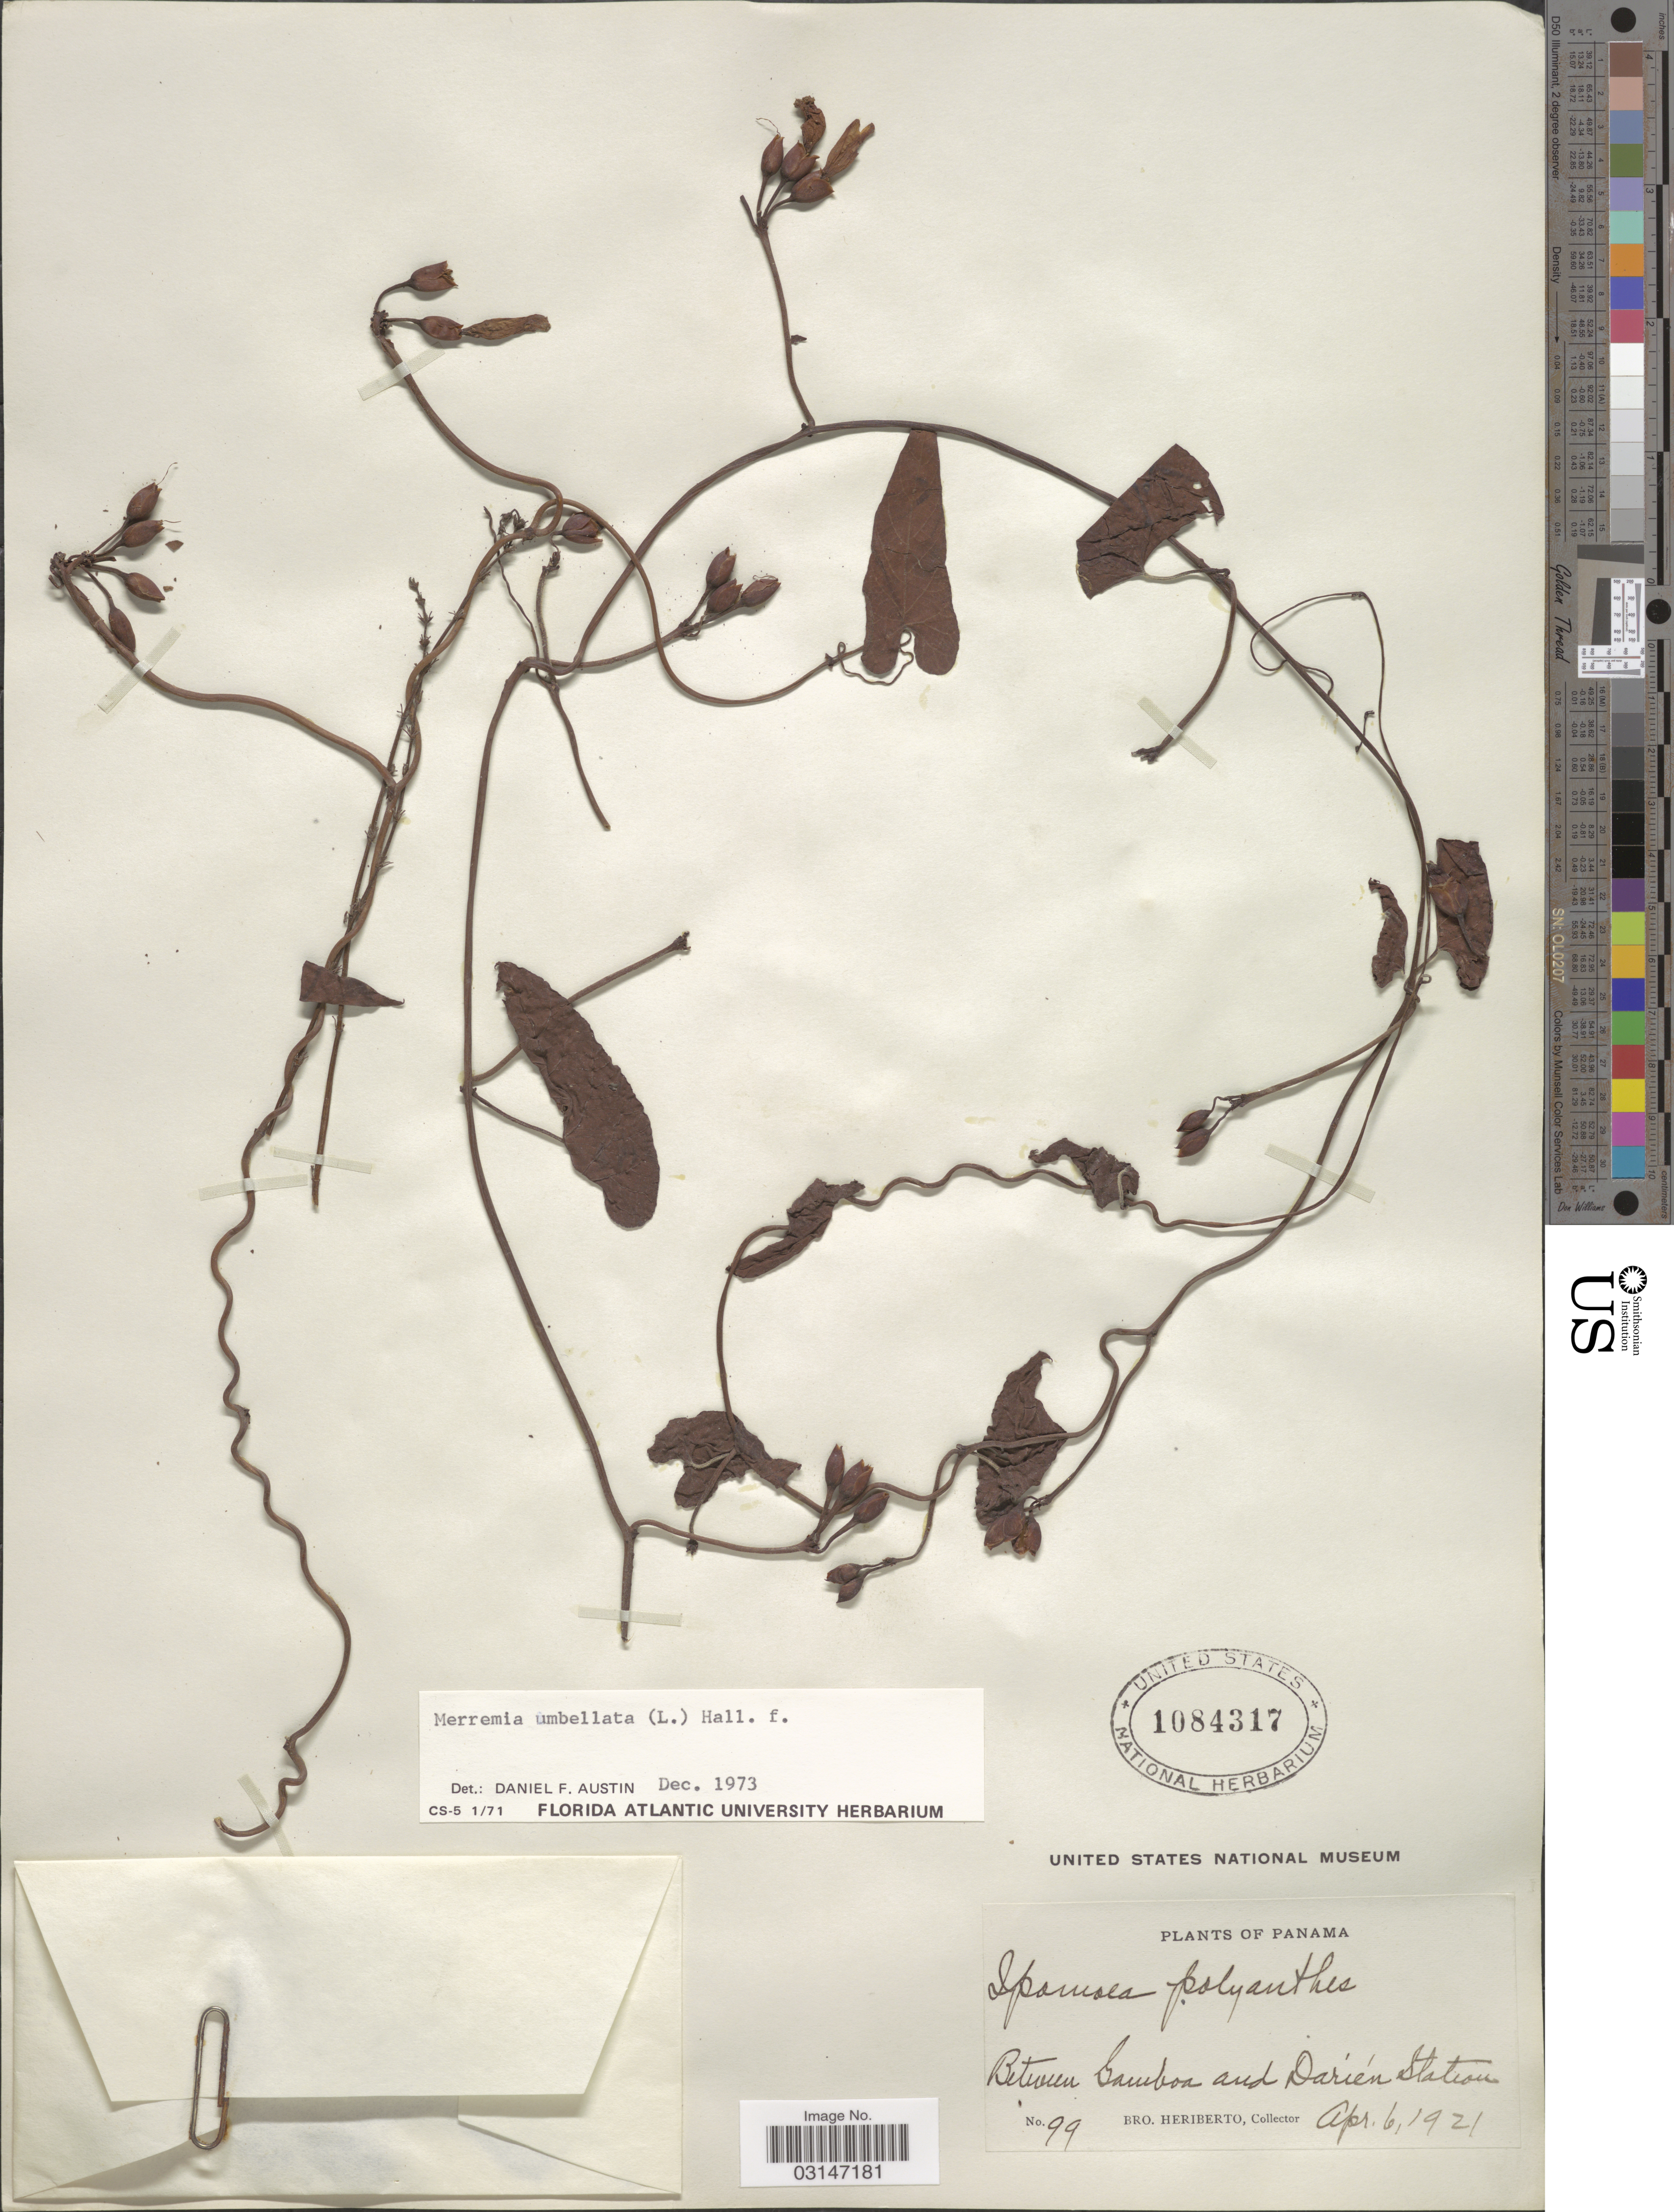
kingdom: Plantae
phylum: Tracheophyta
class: Magnoliopsida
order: Solanales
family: Convolvulaceae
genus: Camonea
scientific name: Camonea umbellata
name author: (L.) A. R. Simões & Staples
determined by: Strong, Mark T., (BOT), Smithsonian Institution - National Museum of Natural History (UNITED STATES)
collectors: B. Heriberto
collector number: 99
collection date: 1921-04-06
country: Panama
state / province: Colón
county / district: Canal Zone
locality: Between Gamboa and Darién Station.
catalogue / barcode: US 1084317